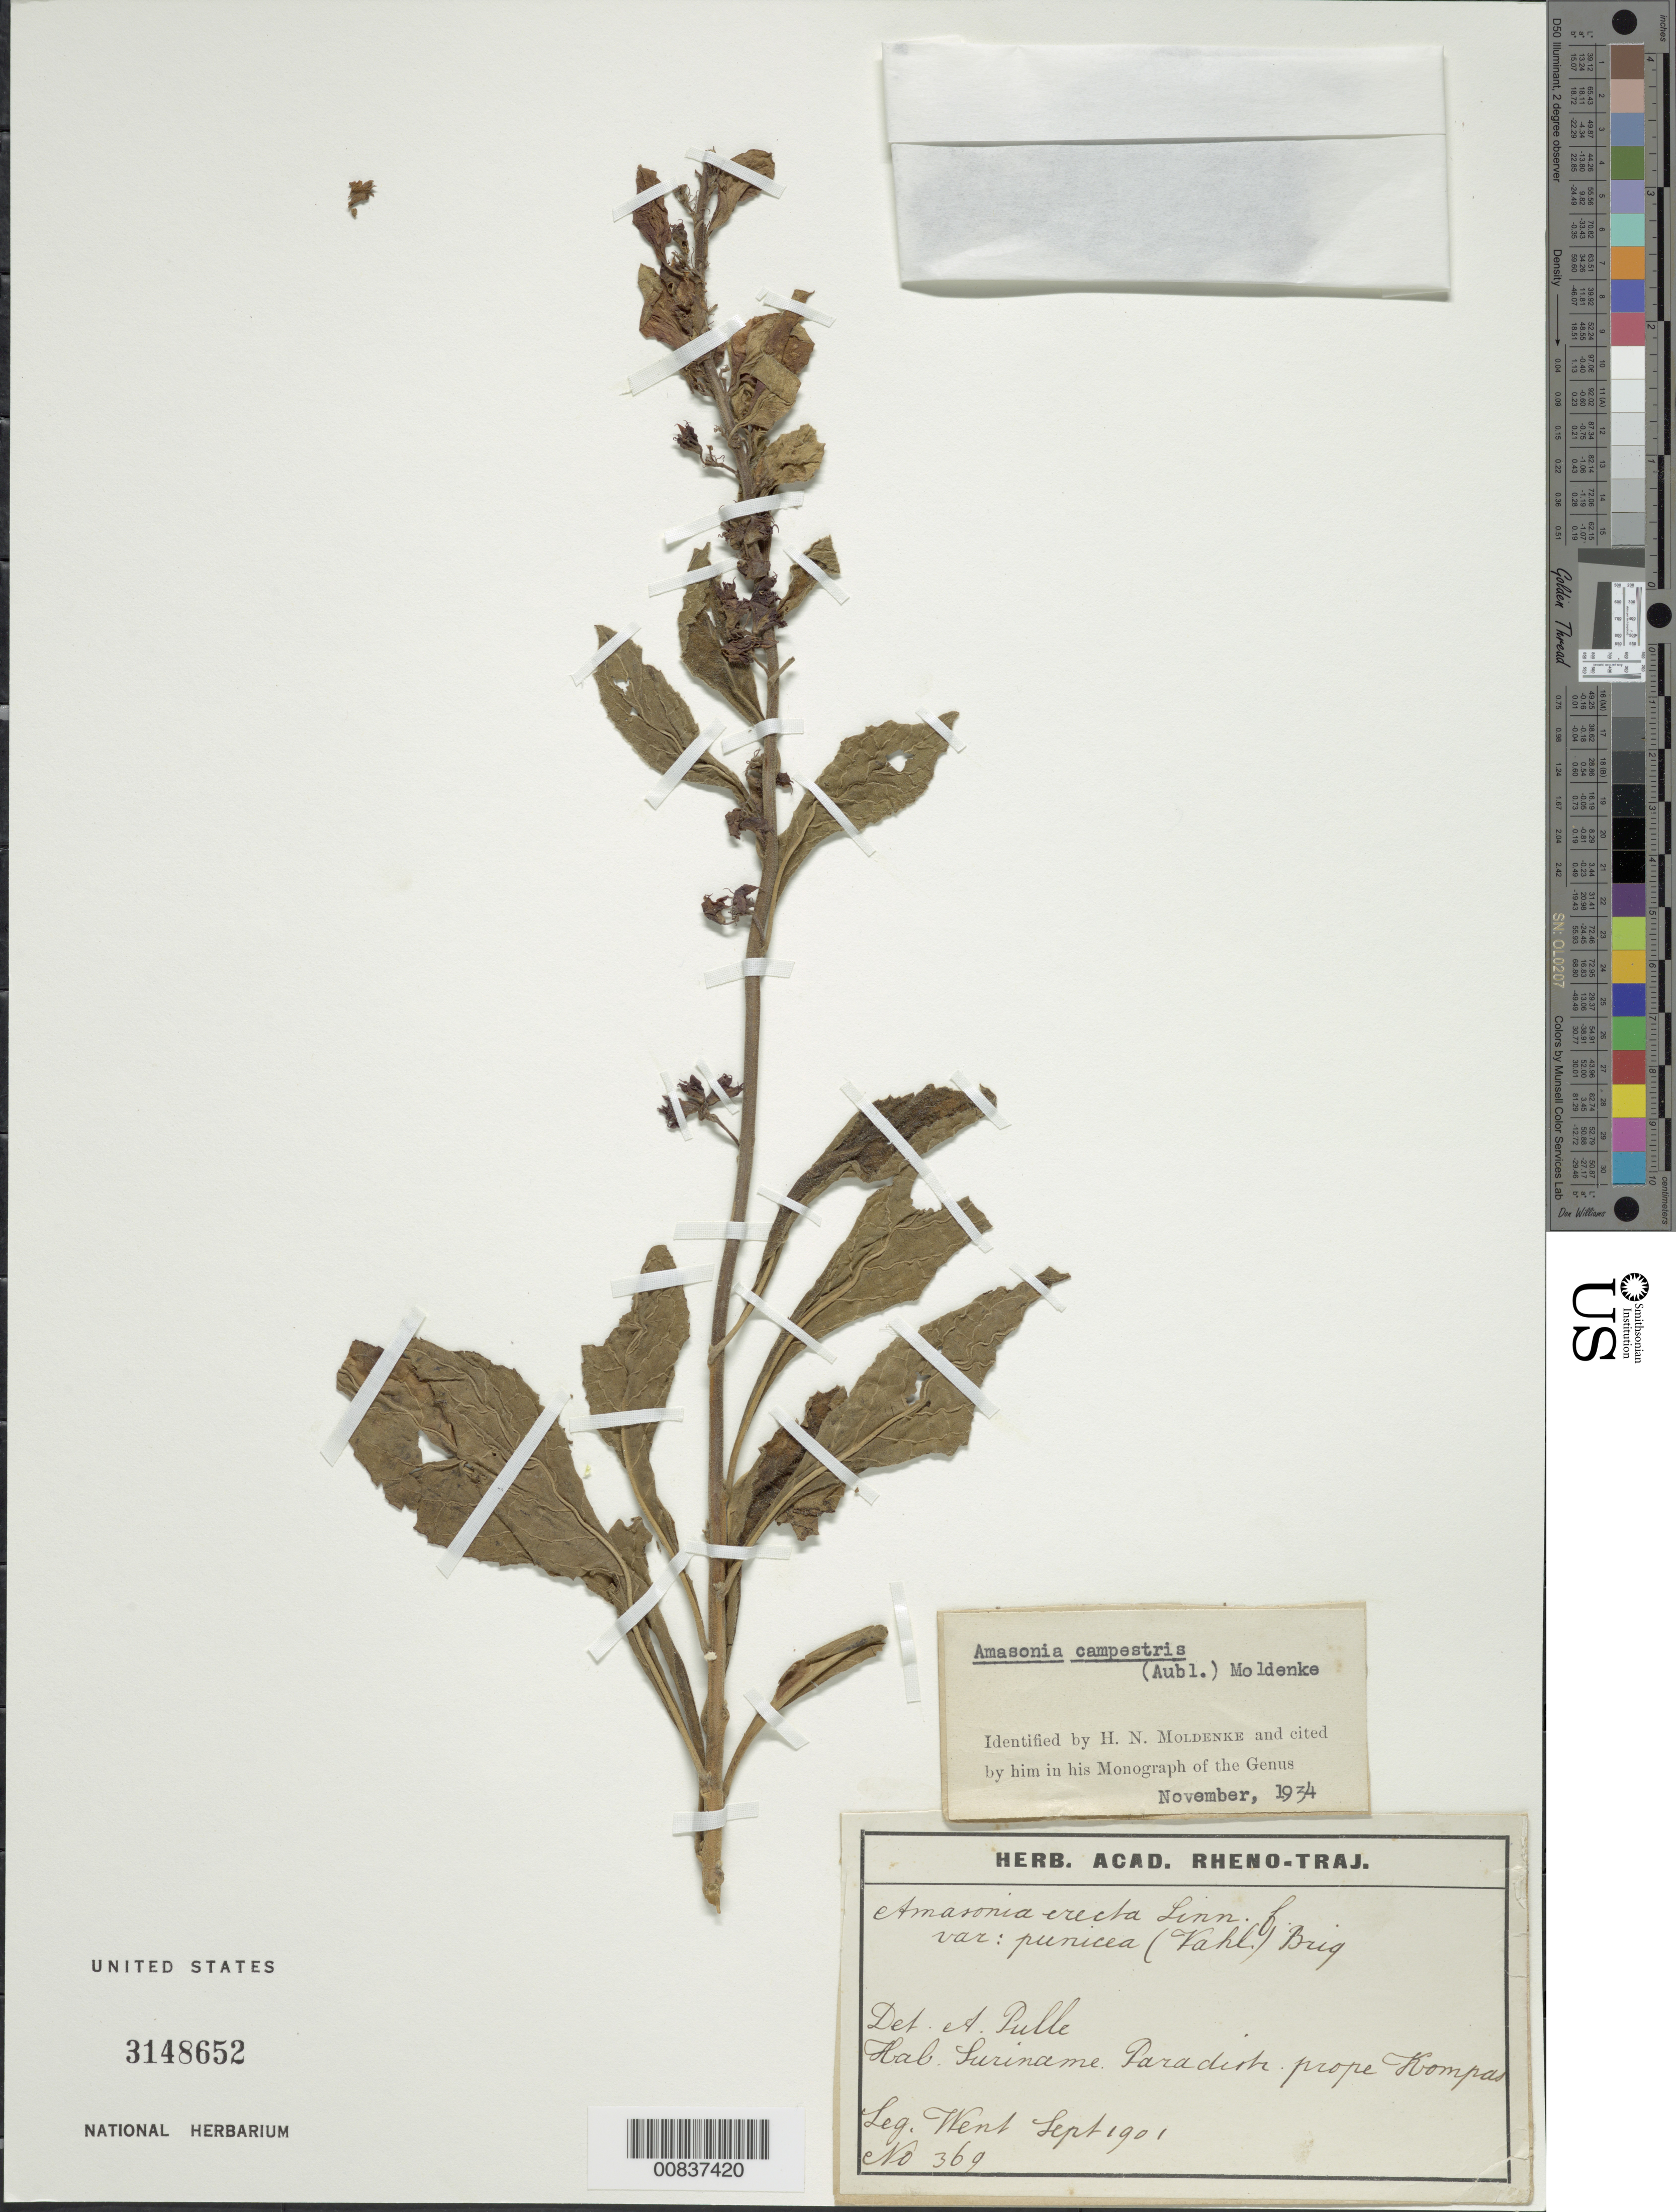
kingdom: Plantae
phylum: Tracheophyta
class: Magnoliopsida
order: Lamiales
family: Lamiaceae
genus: Amasonia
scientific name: Amasonia campestris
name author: (Aubl.) Moldenke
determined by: Moldenke, H. N.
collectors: F. A. Went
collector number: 369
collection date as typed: Sep-01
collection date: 2001-09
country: Suriname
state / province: Para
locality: Kompas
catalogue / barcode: US 3148652